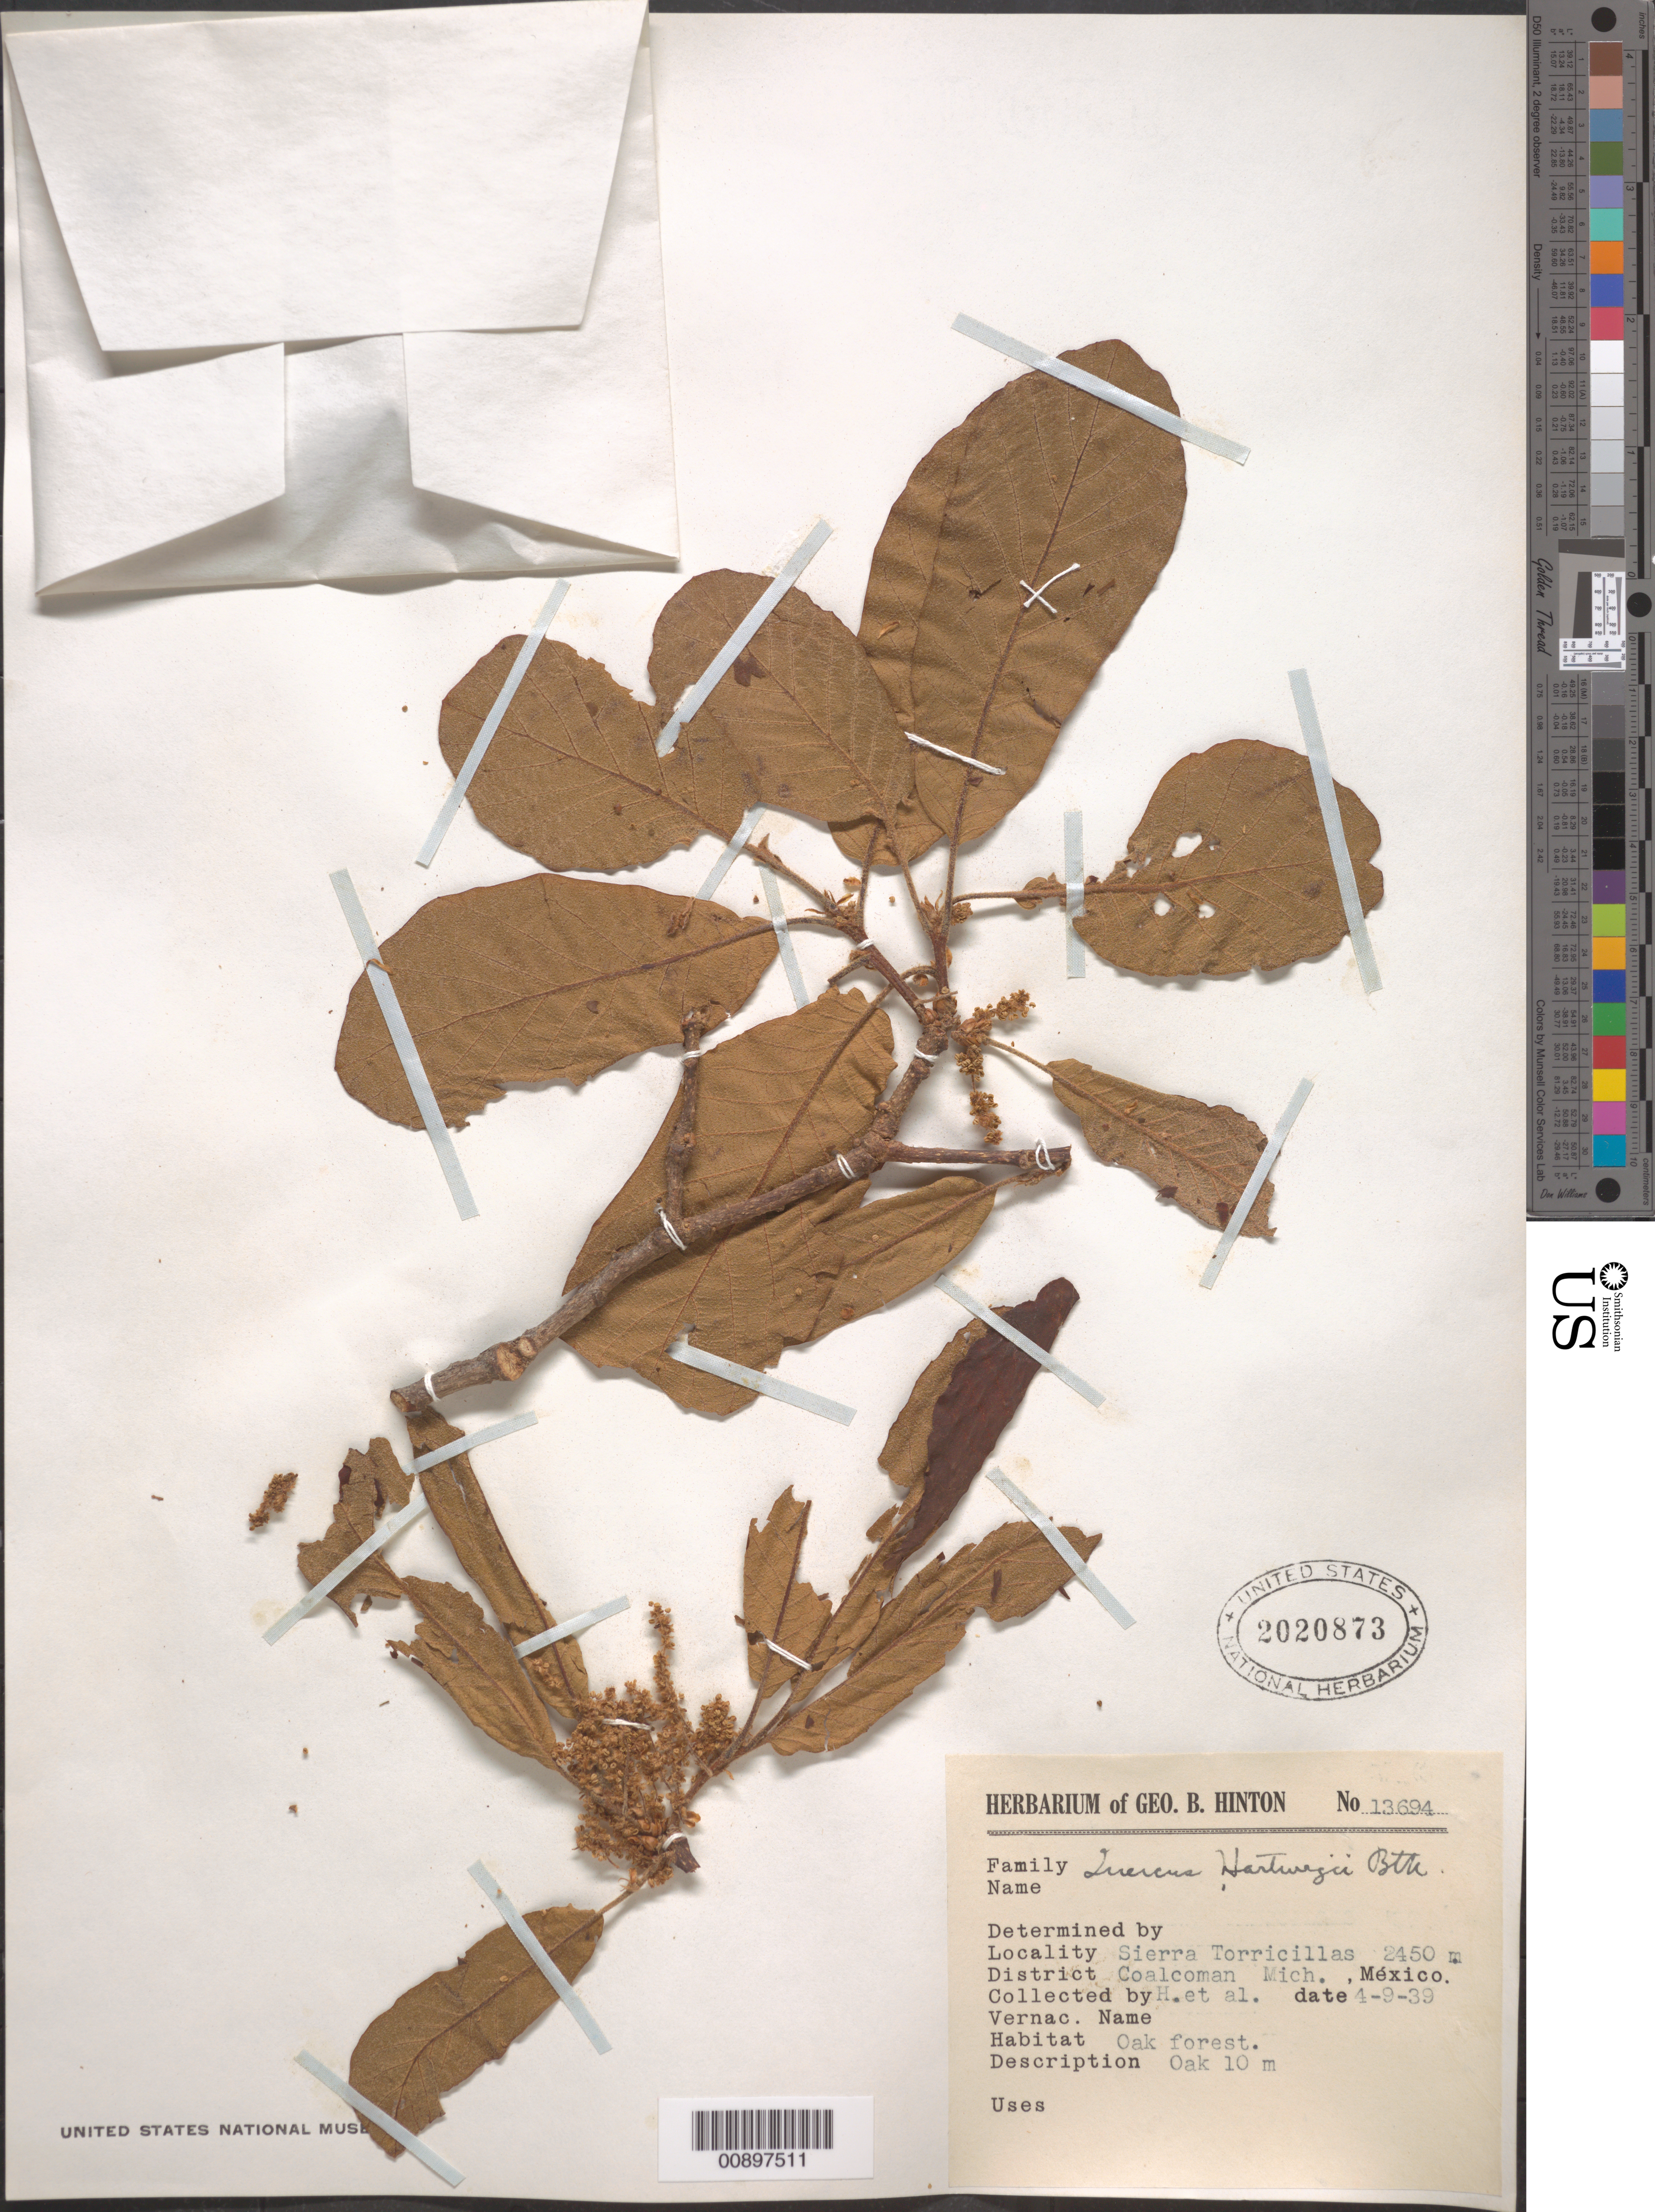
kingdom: Plantae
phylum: Tracheophyta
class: Magnoliopsida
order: Fagales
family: Fagaceae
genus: Quercus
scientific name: Quercus hartwegii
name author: Benth.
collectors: G. B. Hinton & et al.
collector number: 13694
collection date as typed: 09 Apr 1939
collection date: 1939-04-09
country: Mexico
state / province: Michoacán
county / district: Coalcomán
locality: Sierra de Torricillas, District Coalcomán, Michoacán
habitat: Oak forest.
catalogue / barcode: US 2020873